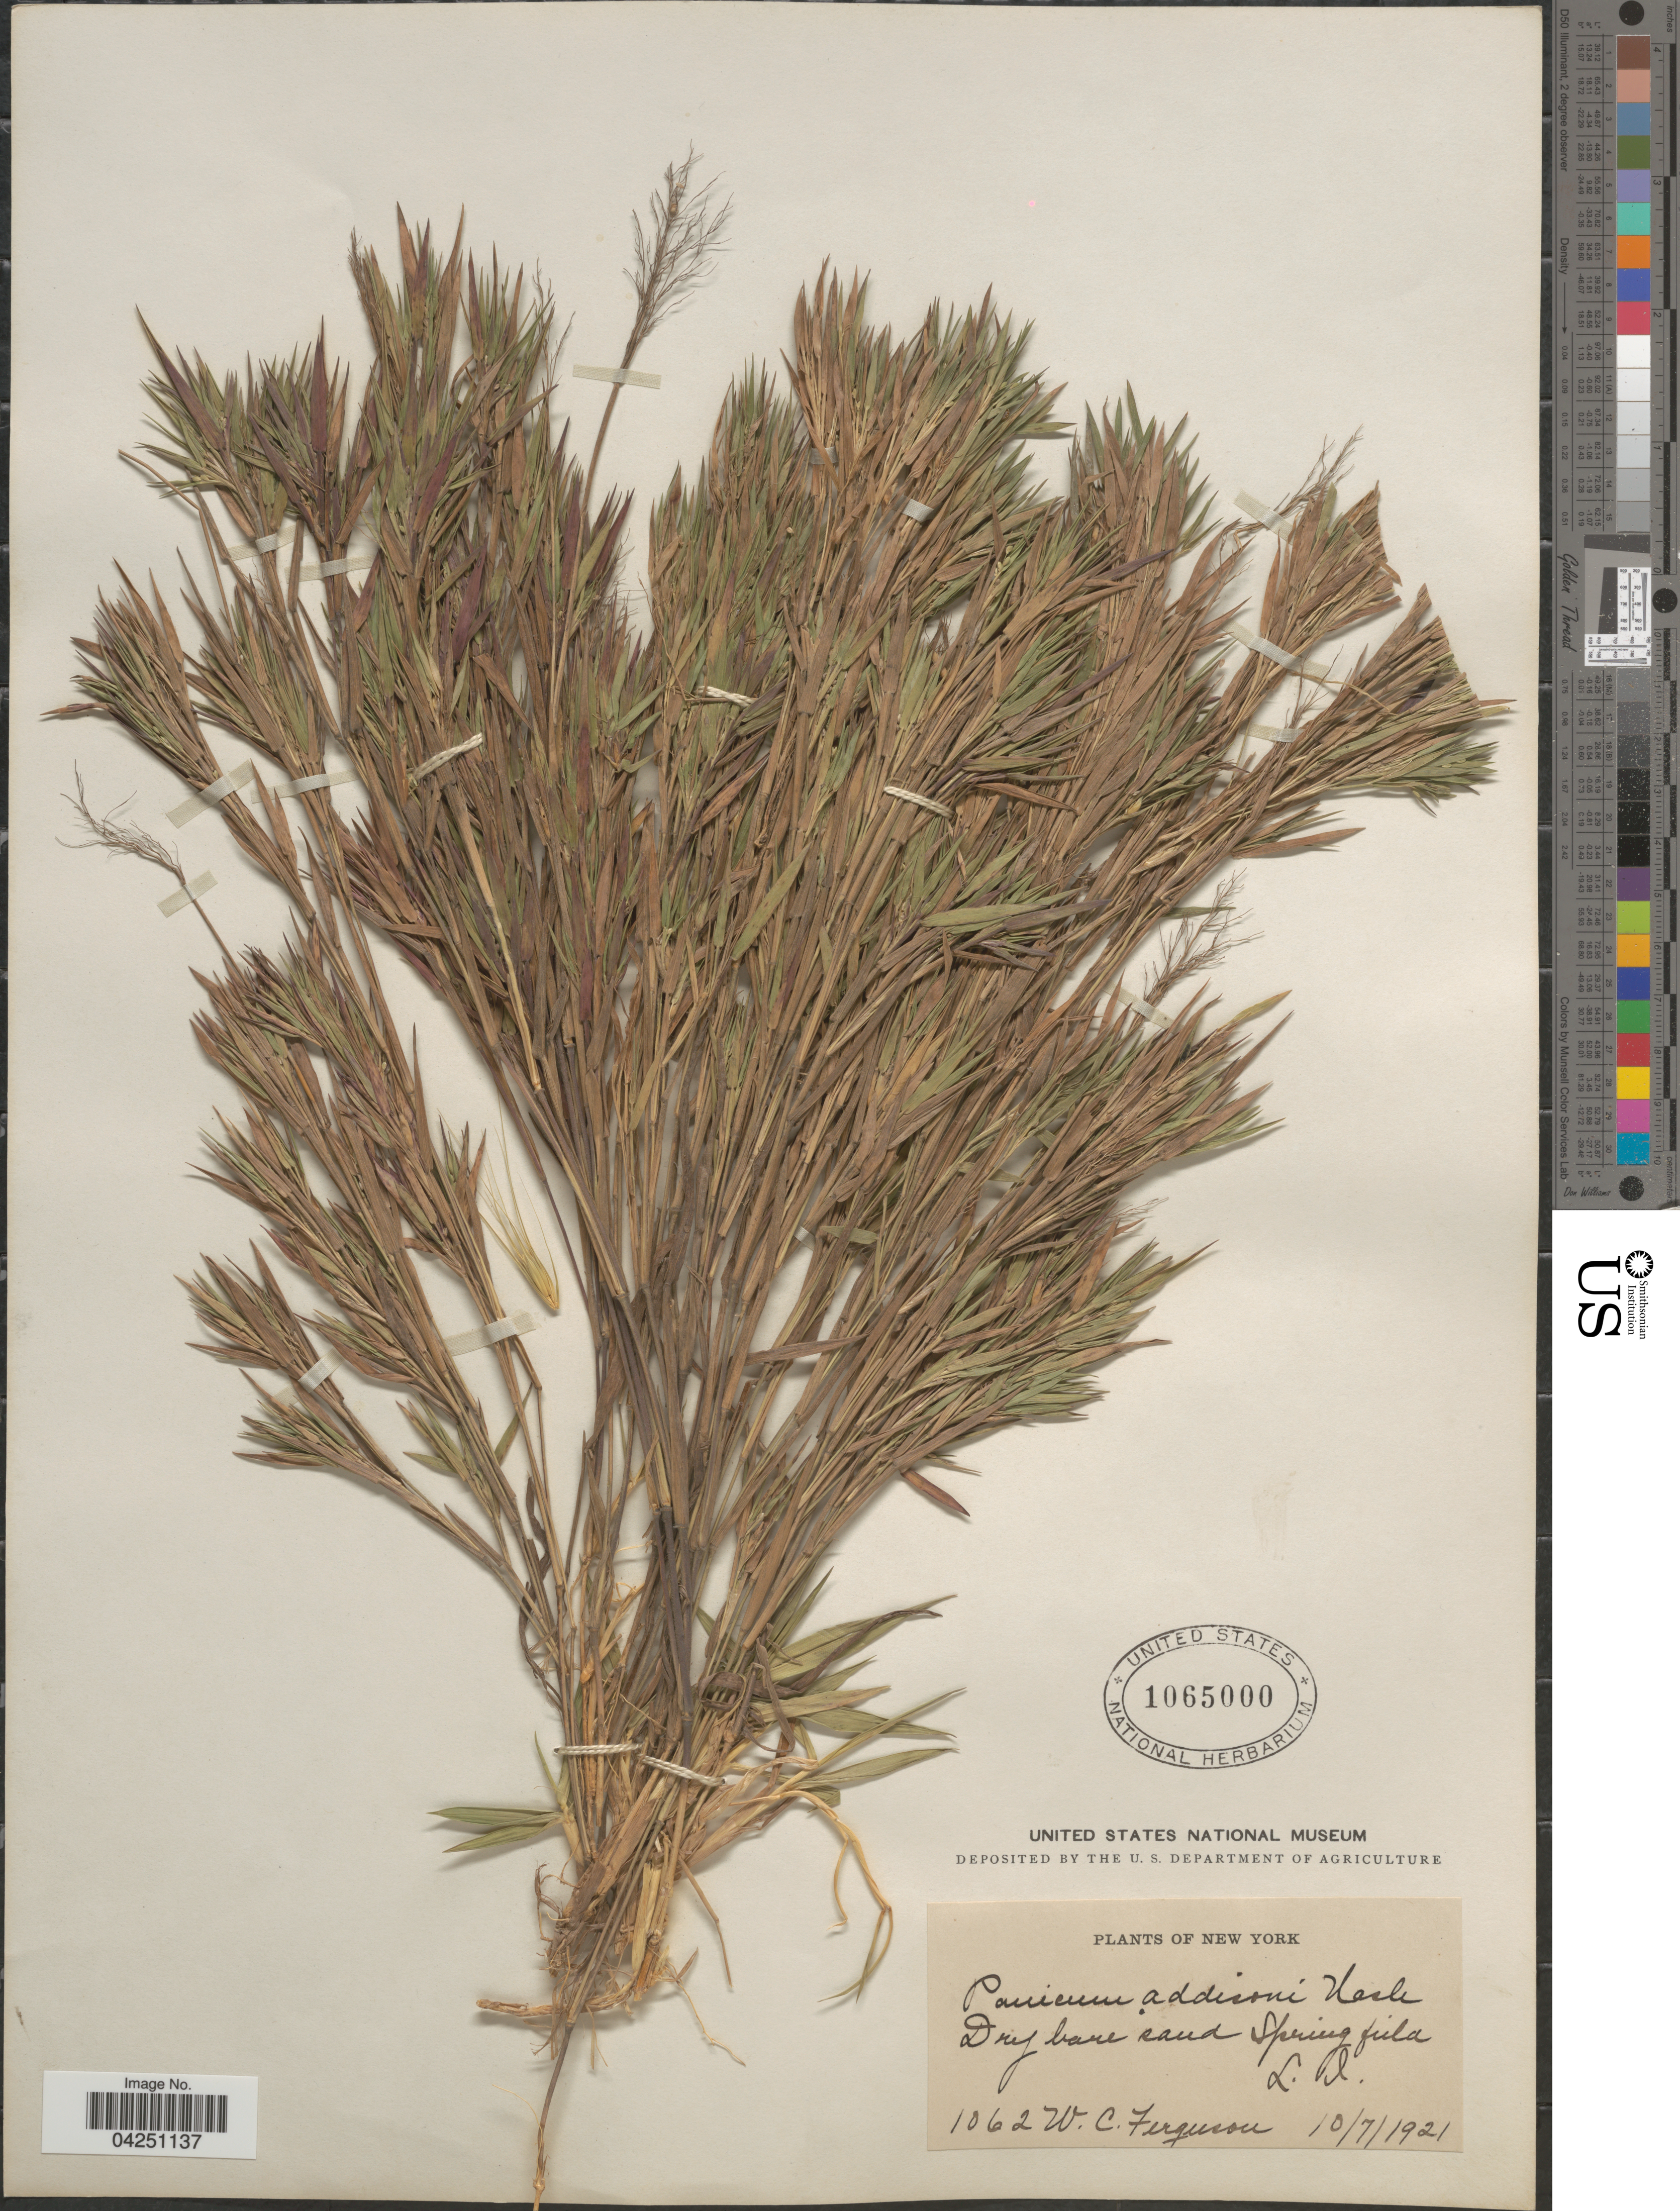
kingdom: Plantae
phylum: Tracheophyta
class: Liliopsida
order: Poales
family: Poaceae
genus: Dichanthelium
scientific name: Dichanthelium acuminatum var. acuminatum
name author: (Sw.) Gould & C.A. Clark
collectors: W. Ferguson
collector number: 1062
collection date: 1921-07-10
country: United States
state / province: New York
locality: Dry bare sand Spring field. L. I.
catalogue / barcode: US 1065000